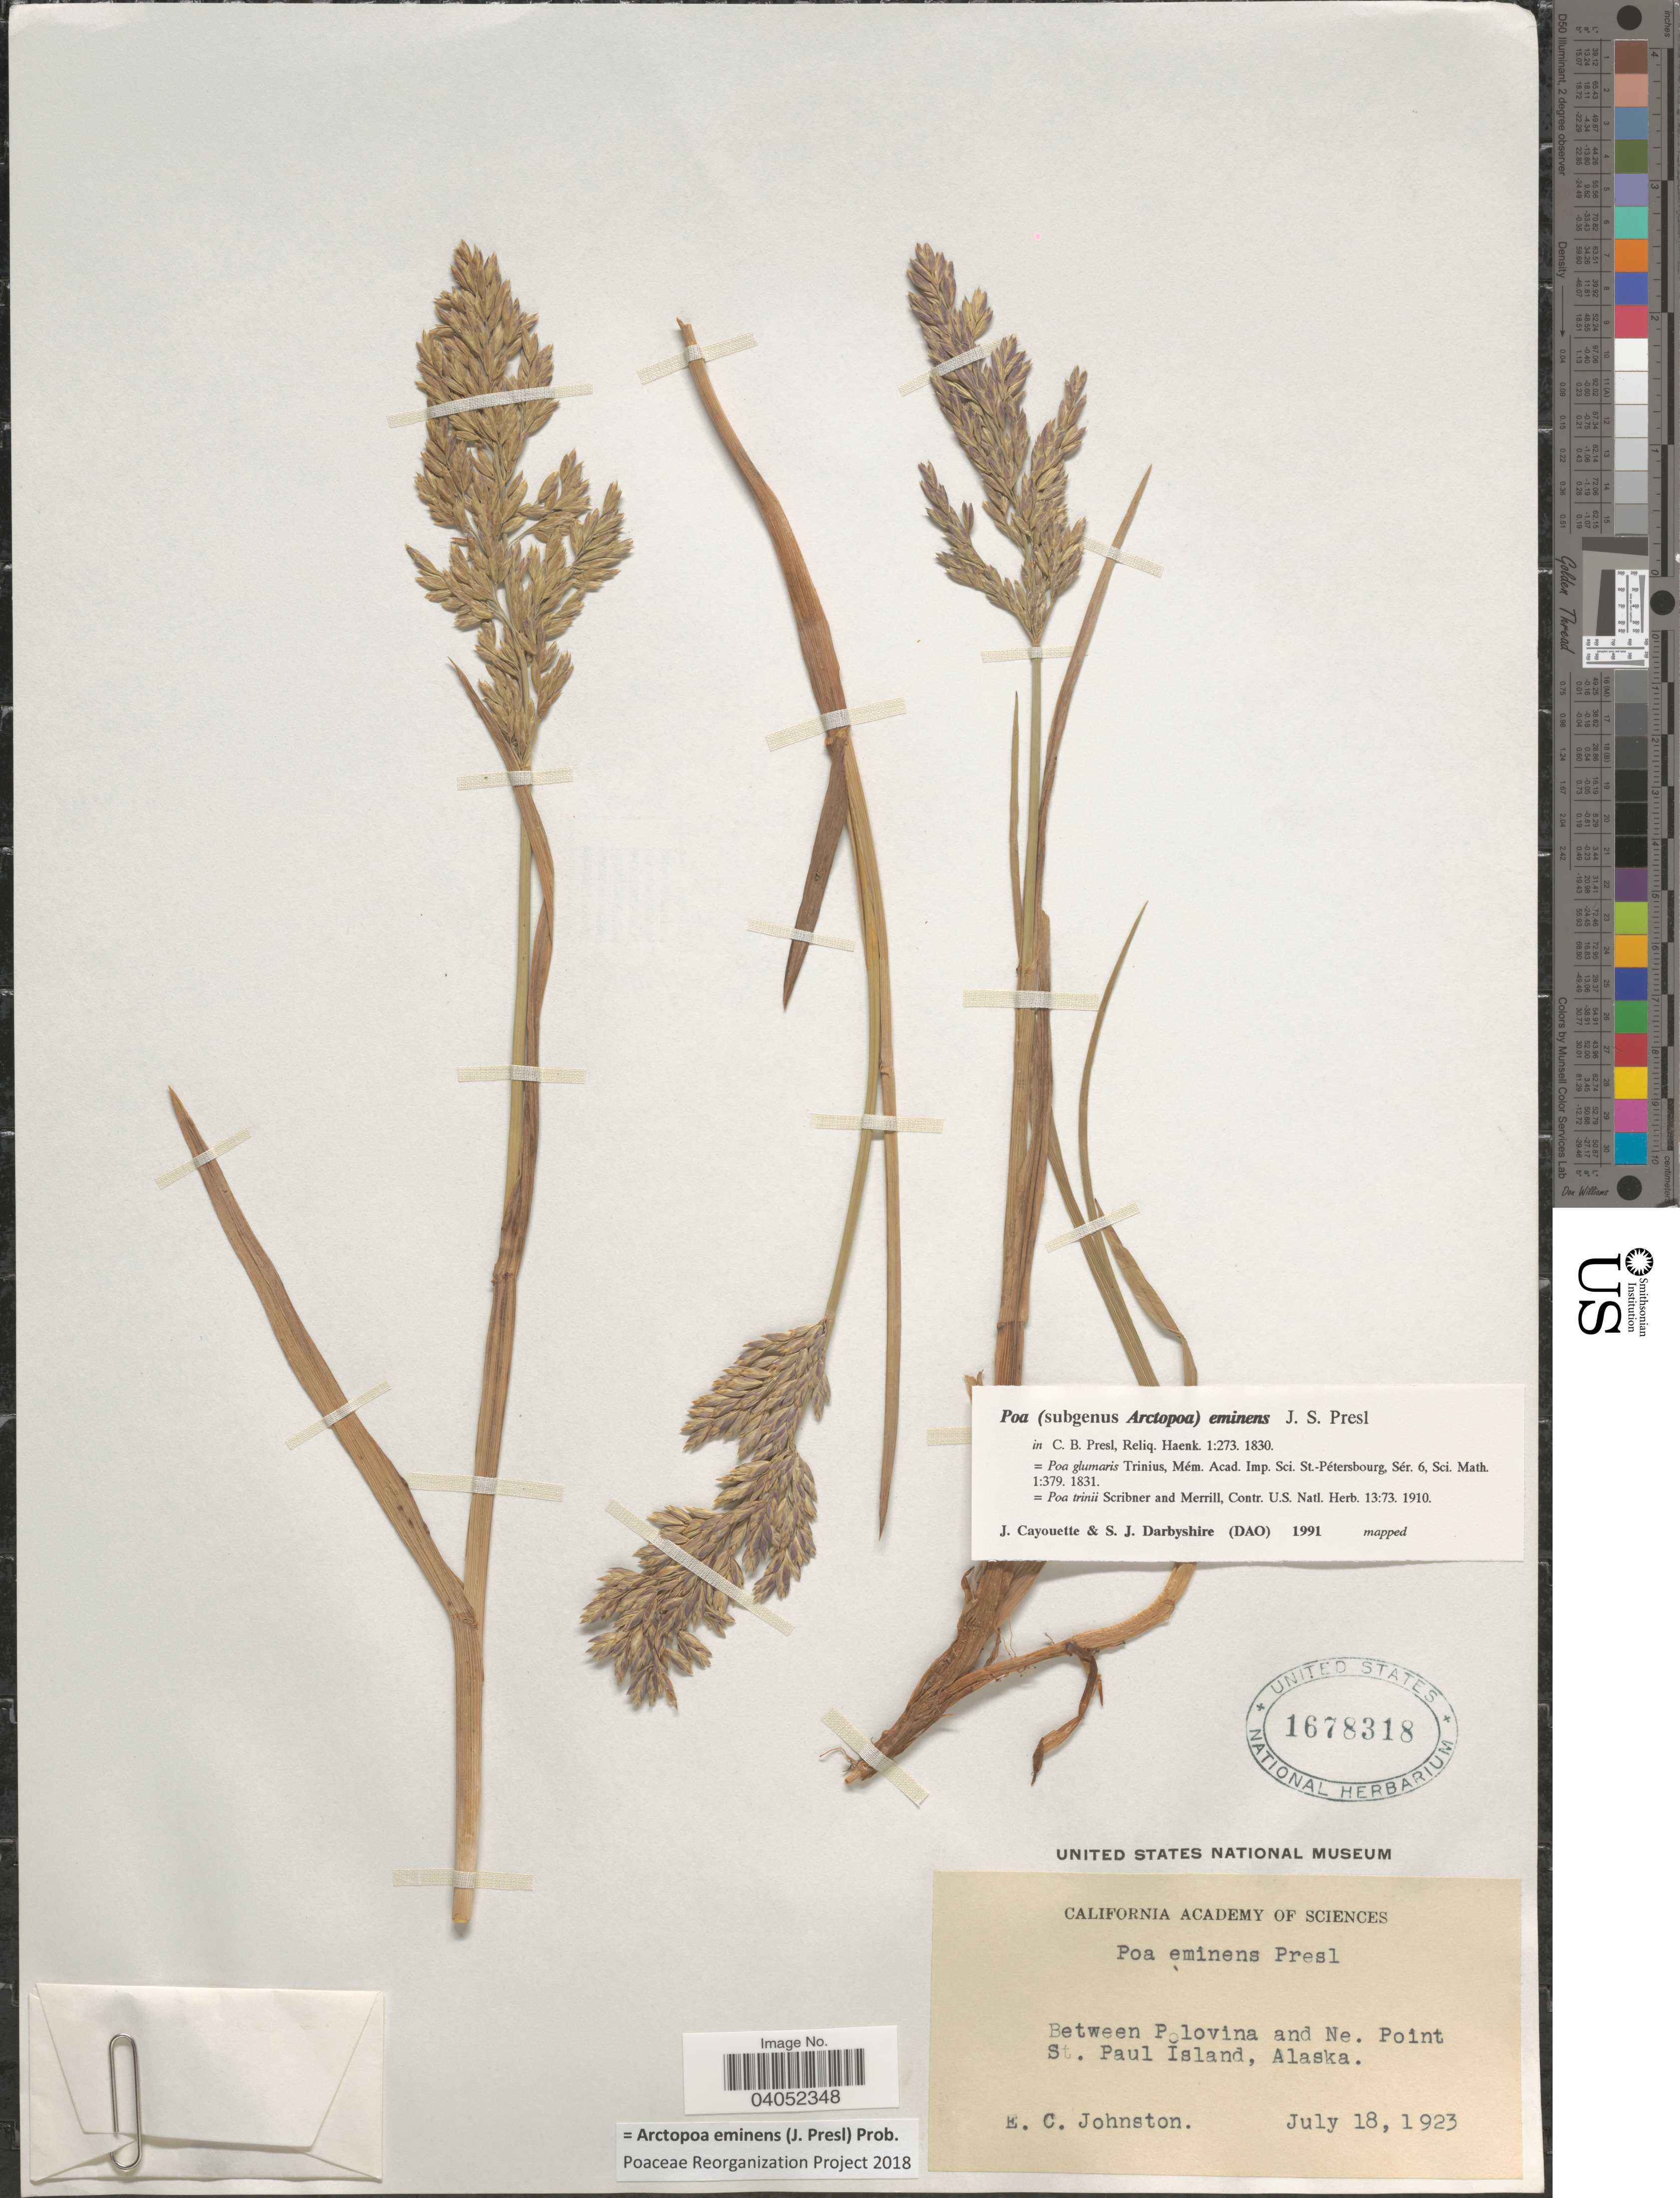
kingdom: Plantae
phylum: Tracheophyta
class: Liliopsida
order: Poales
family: Poaceae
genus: Arctopoa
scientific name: Arctopoa eminens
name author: (J. Presl) Prob.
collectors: E. C. Johnston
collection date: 1923-07-18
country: United States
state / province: Alaska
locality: Between Polovina and Ne. Point St. Paul Island.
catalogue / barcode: US 1678318